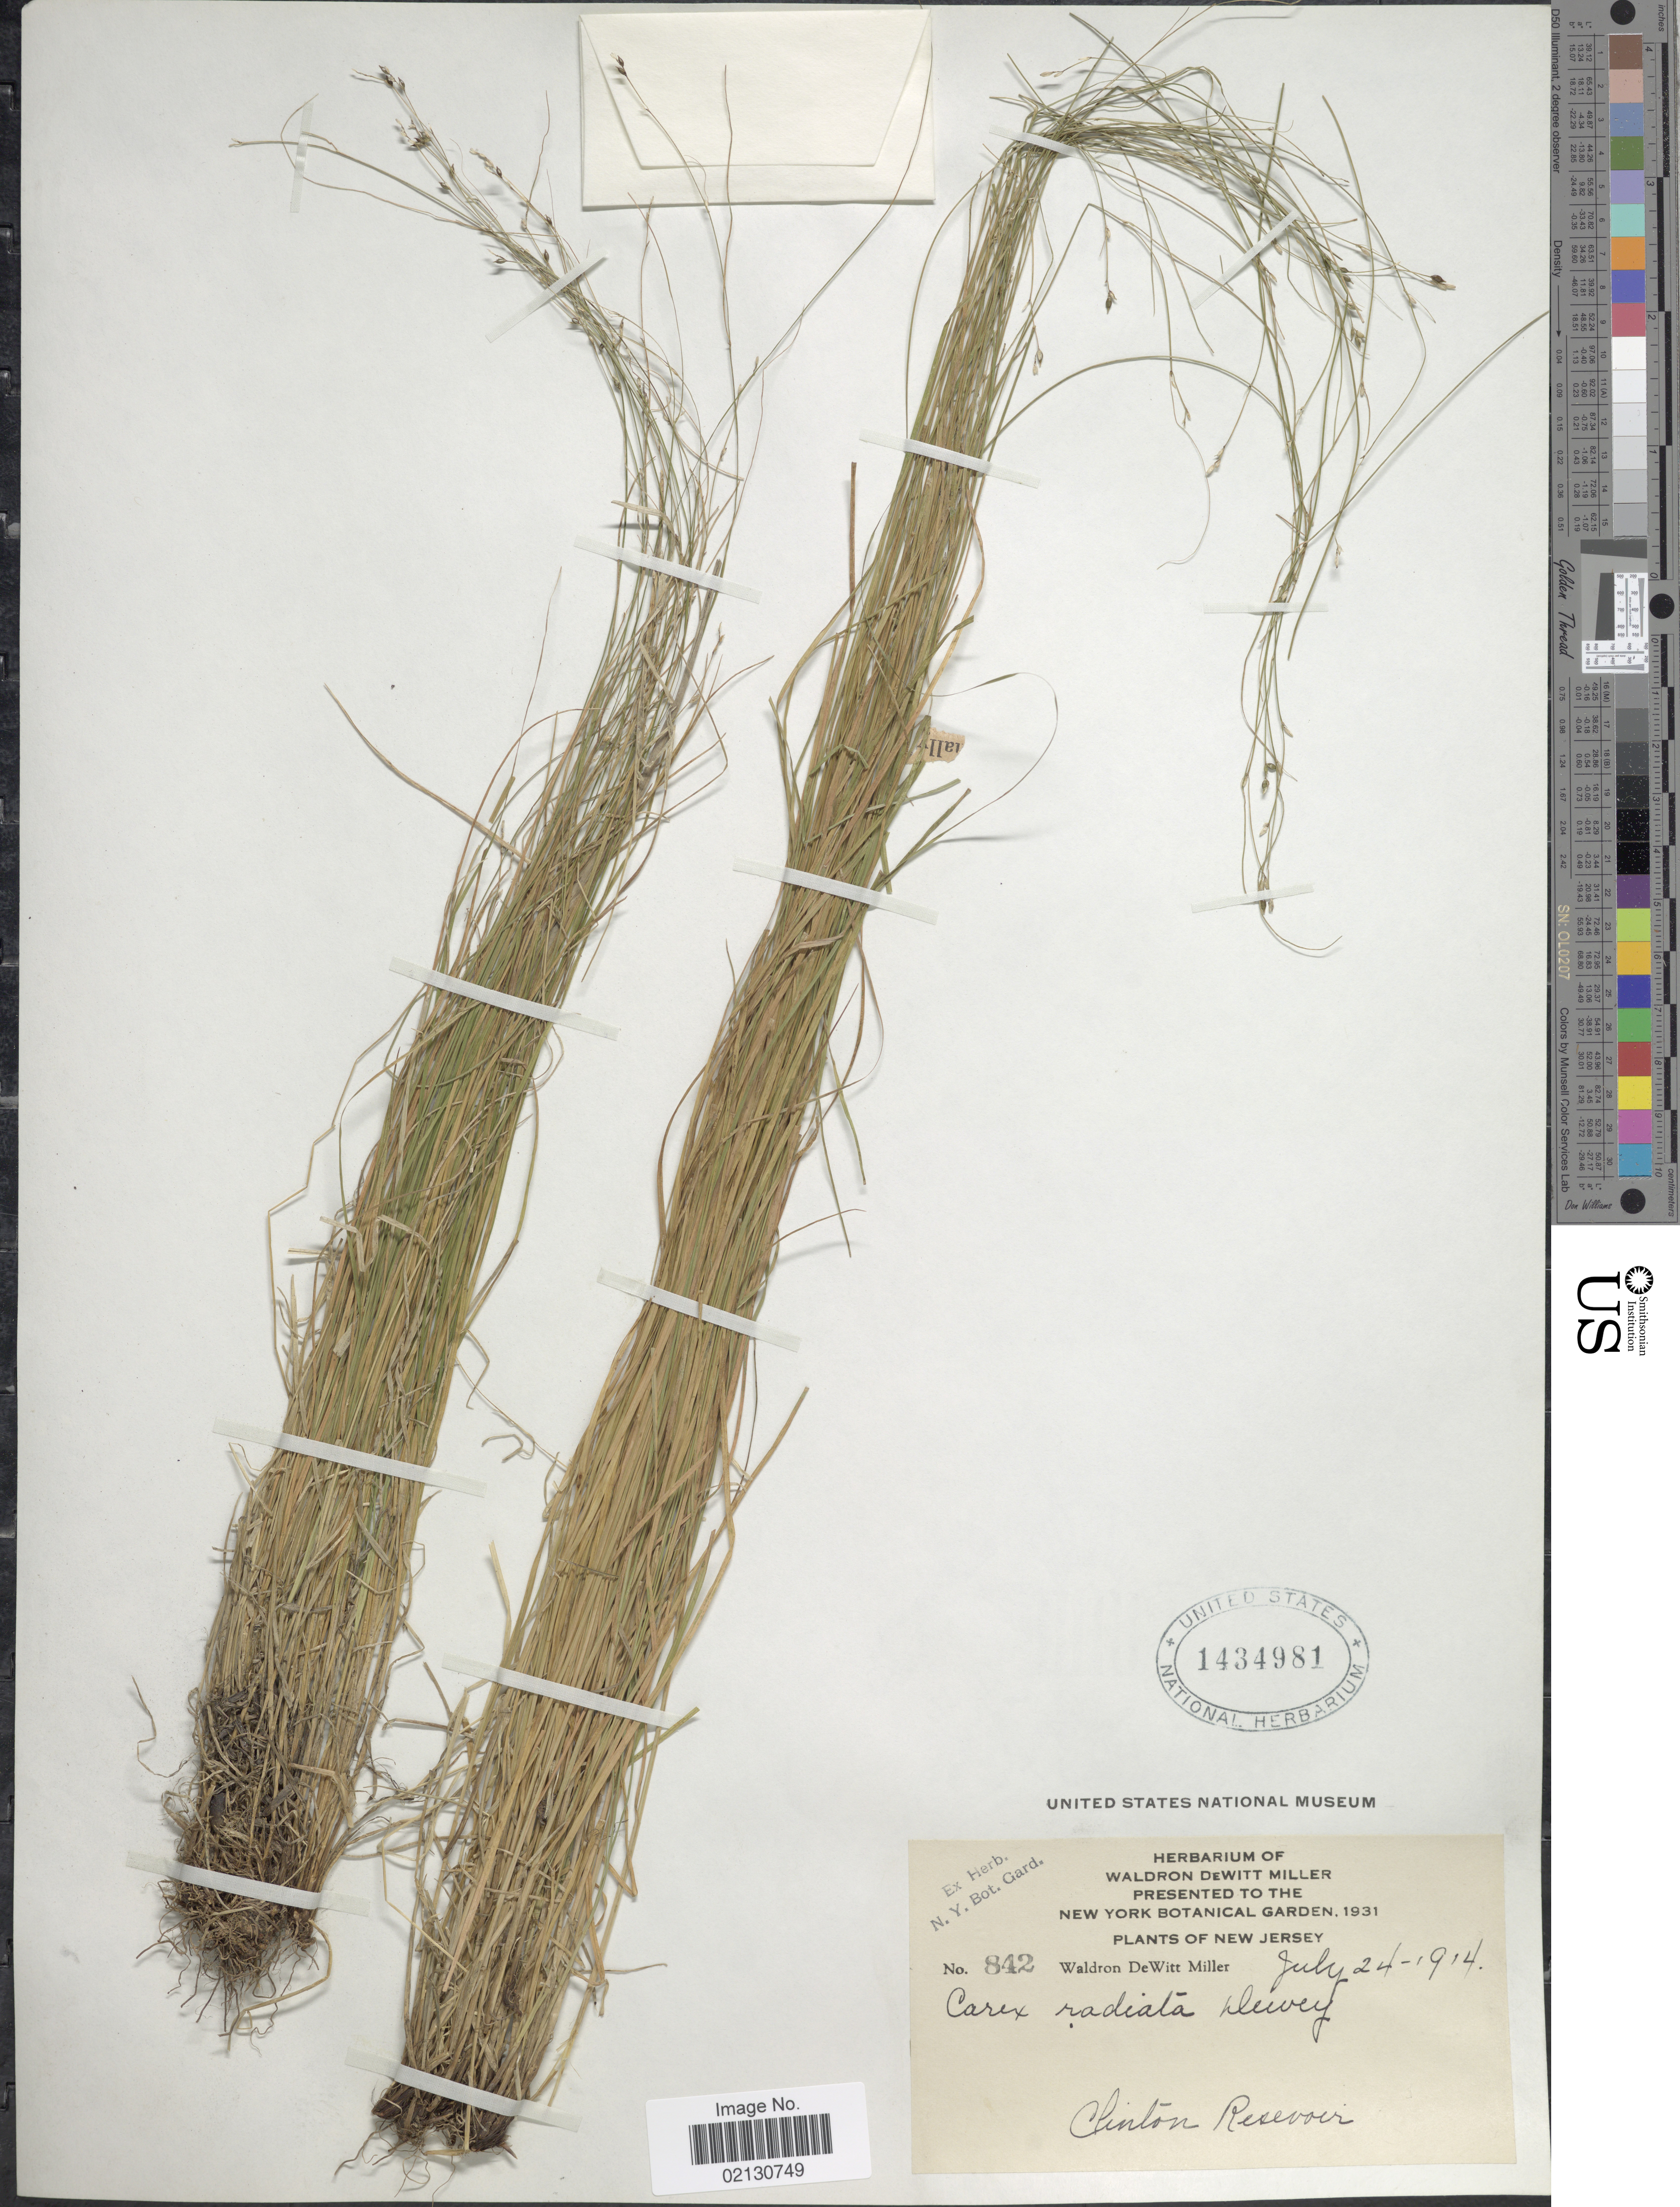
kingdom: Plantae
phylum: Tracheophyta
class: Liliopsida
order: Poales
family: Cyperaceae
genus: Carex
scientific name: Carex radiata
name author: (Wahlenb.) Small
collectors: W. De Witt Miller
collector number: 842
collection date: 1914-07-24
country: United States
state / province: New Jersey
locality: Clinton Reservoir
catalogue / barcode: US 1434981